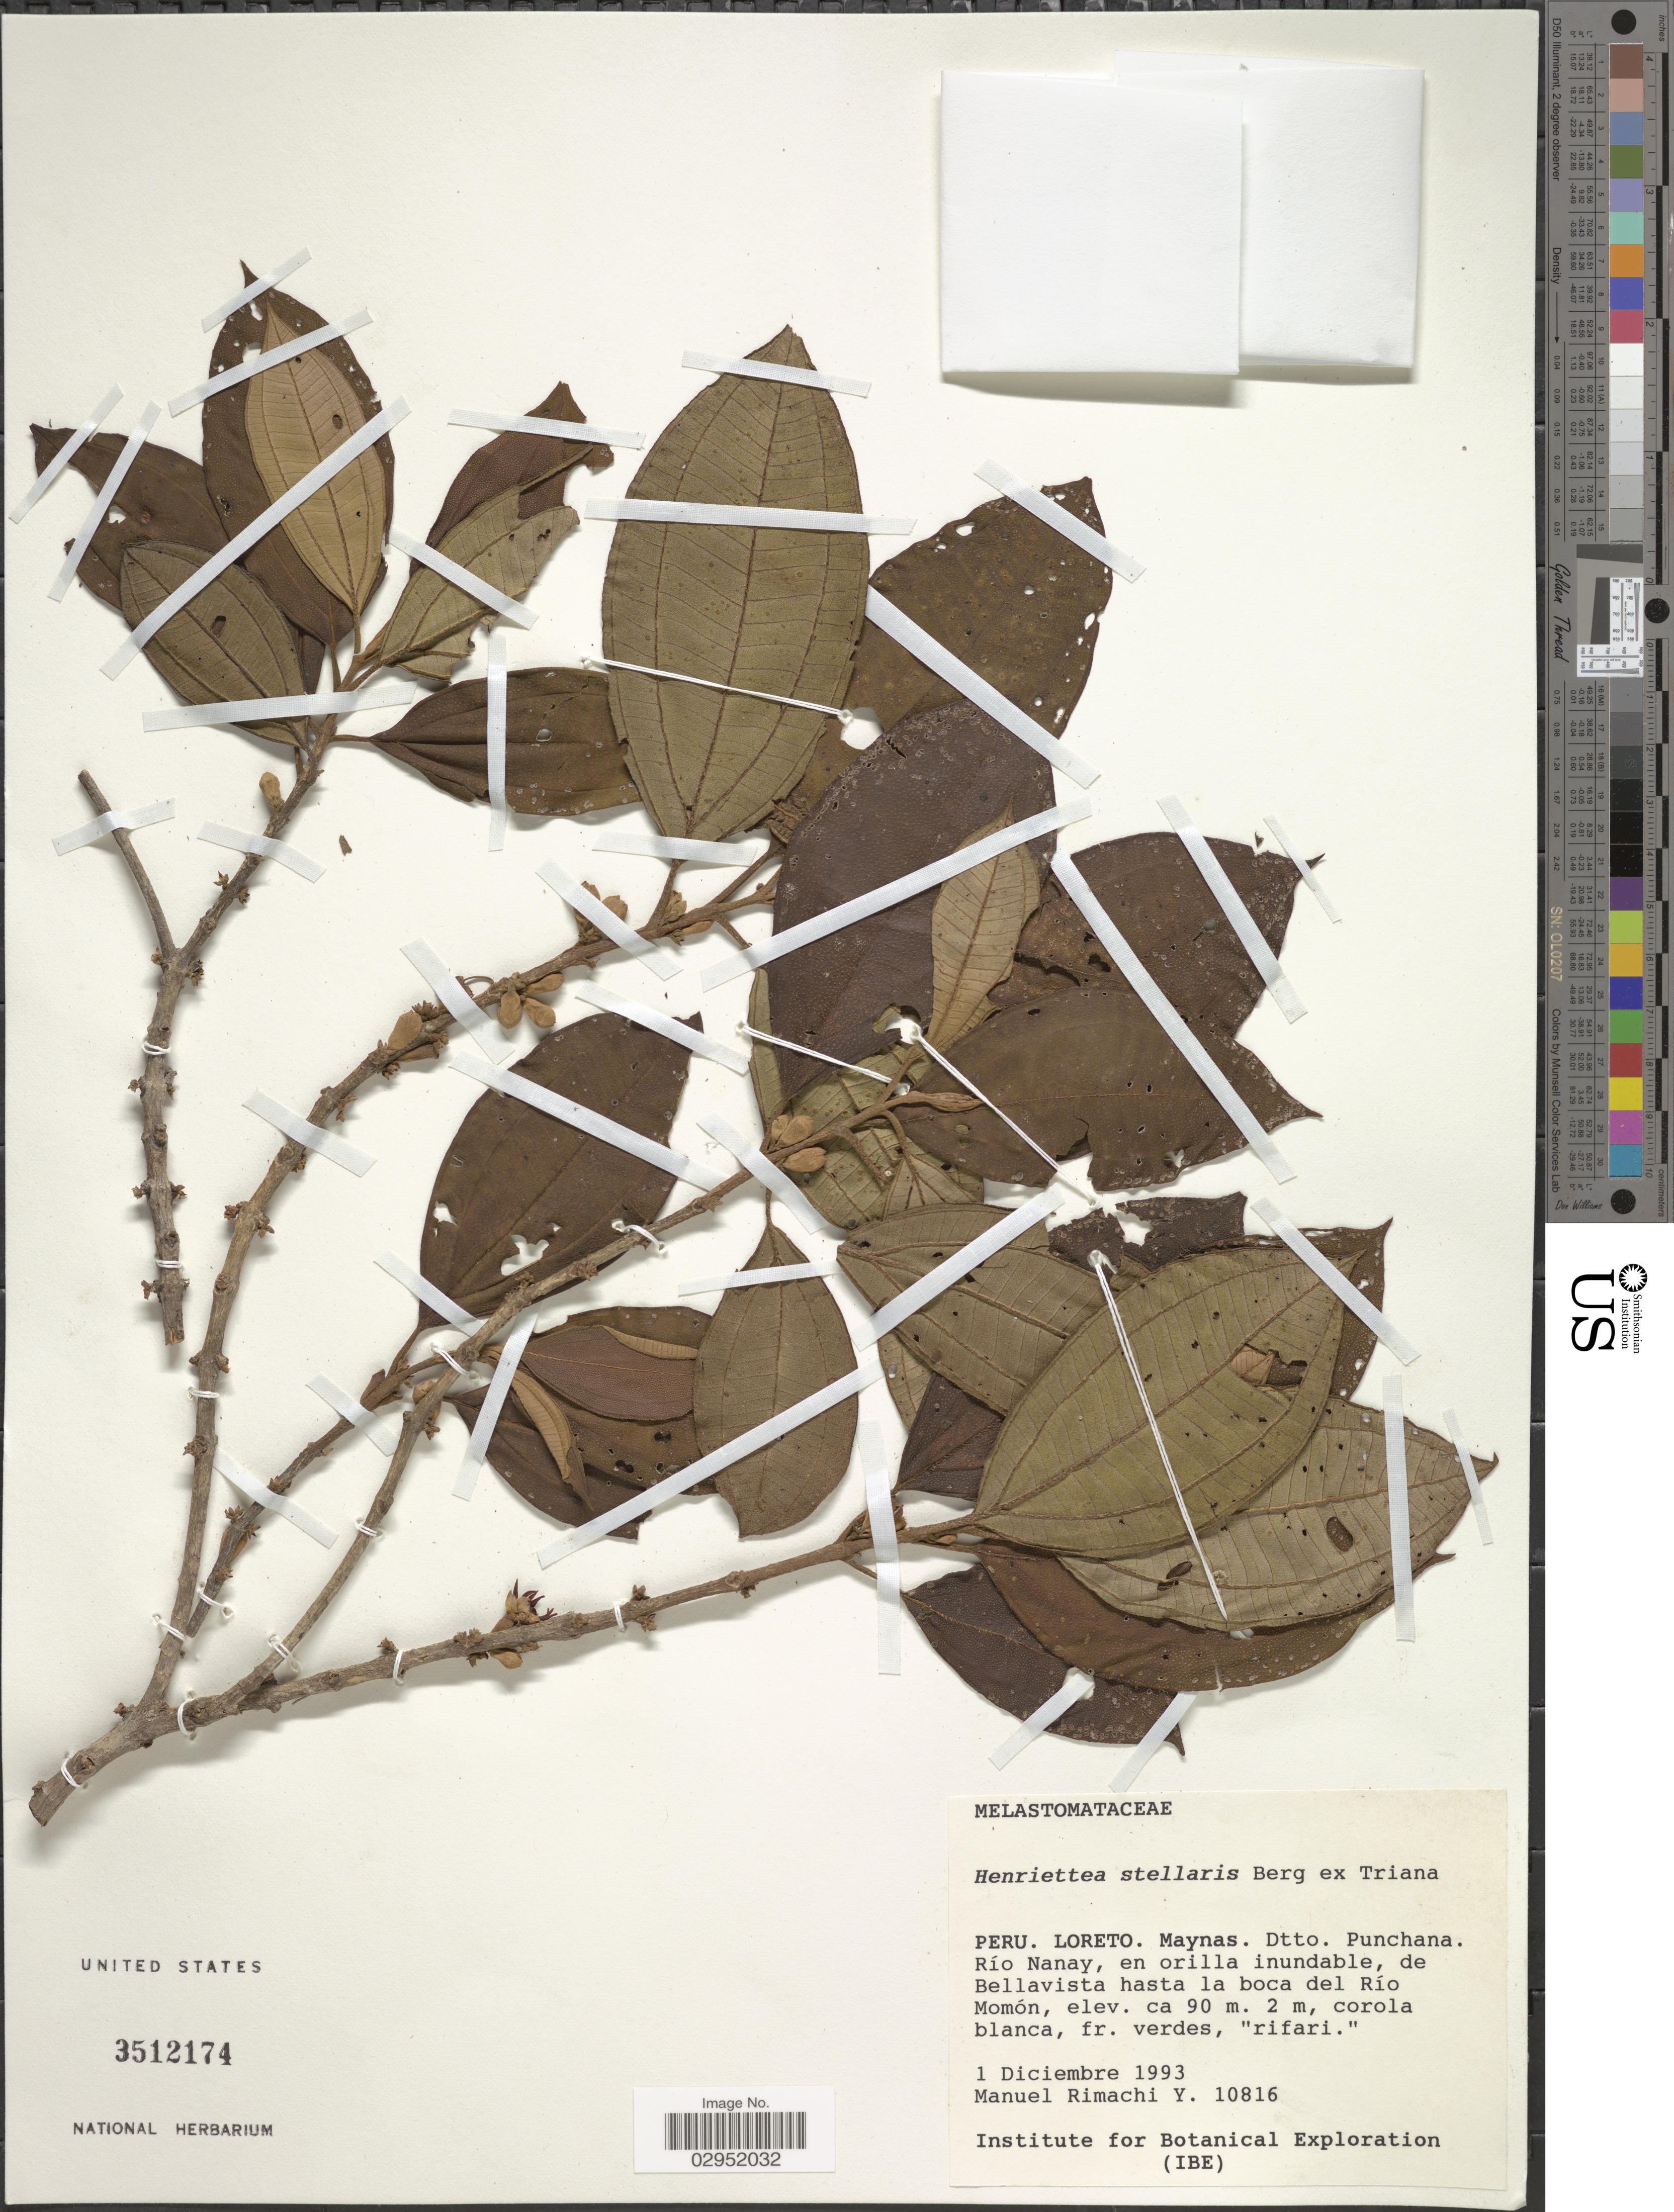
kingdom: Plantae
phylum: Tracheophyta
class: Magnoliopsida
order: Myrtales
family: Melastomataceae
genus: Henriettea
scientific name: Henriettea stellaris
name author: O. Berg ex Triana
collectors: M. Rimachi Y.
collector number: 10816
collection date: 1993-12-01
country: Peru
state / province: Loreto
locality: Maynas: Dtto. Punchana. Río Nanay, en orilla inundable, de Bellavista hasta la boca del Río Momón.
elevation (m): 90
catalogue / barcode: US 3512174